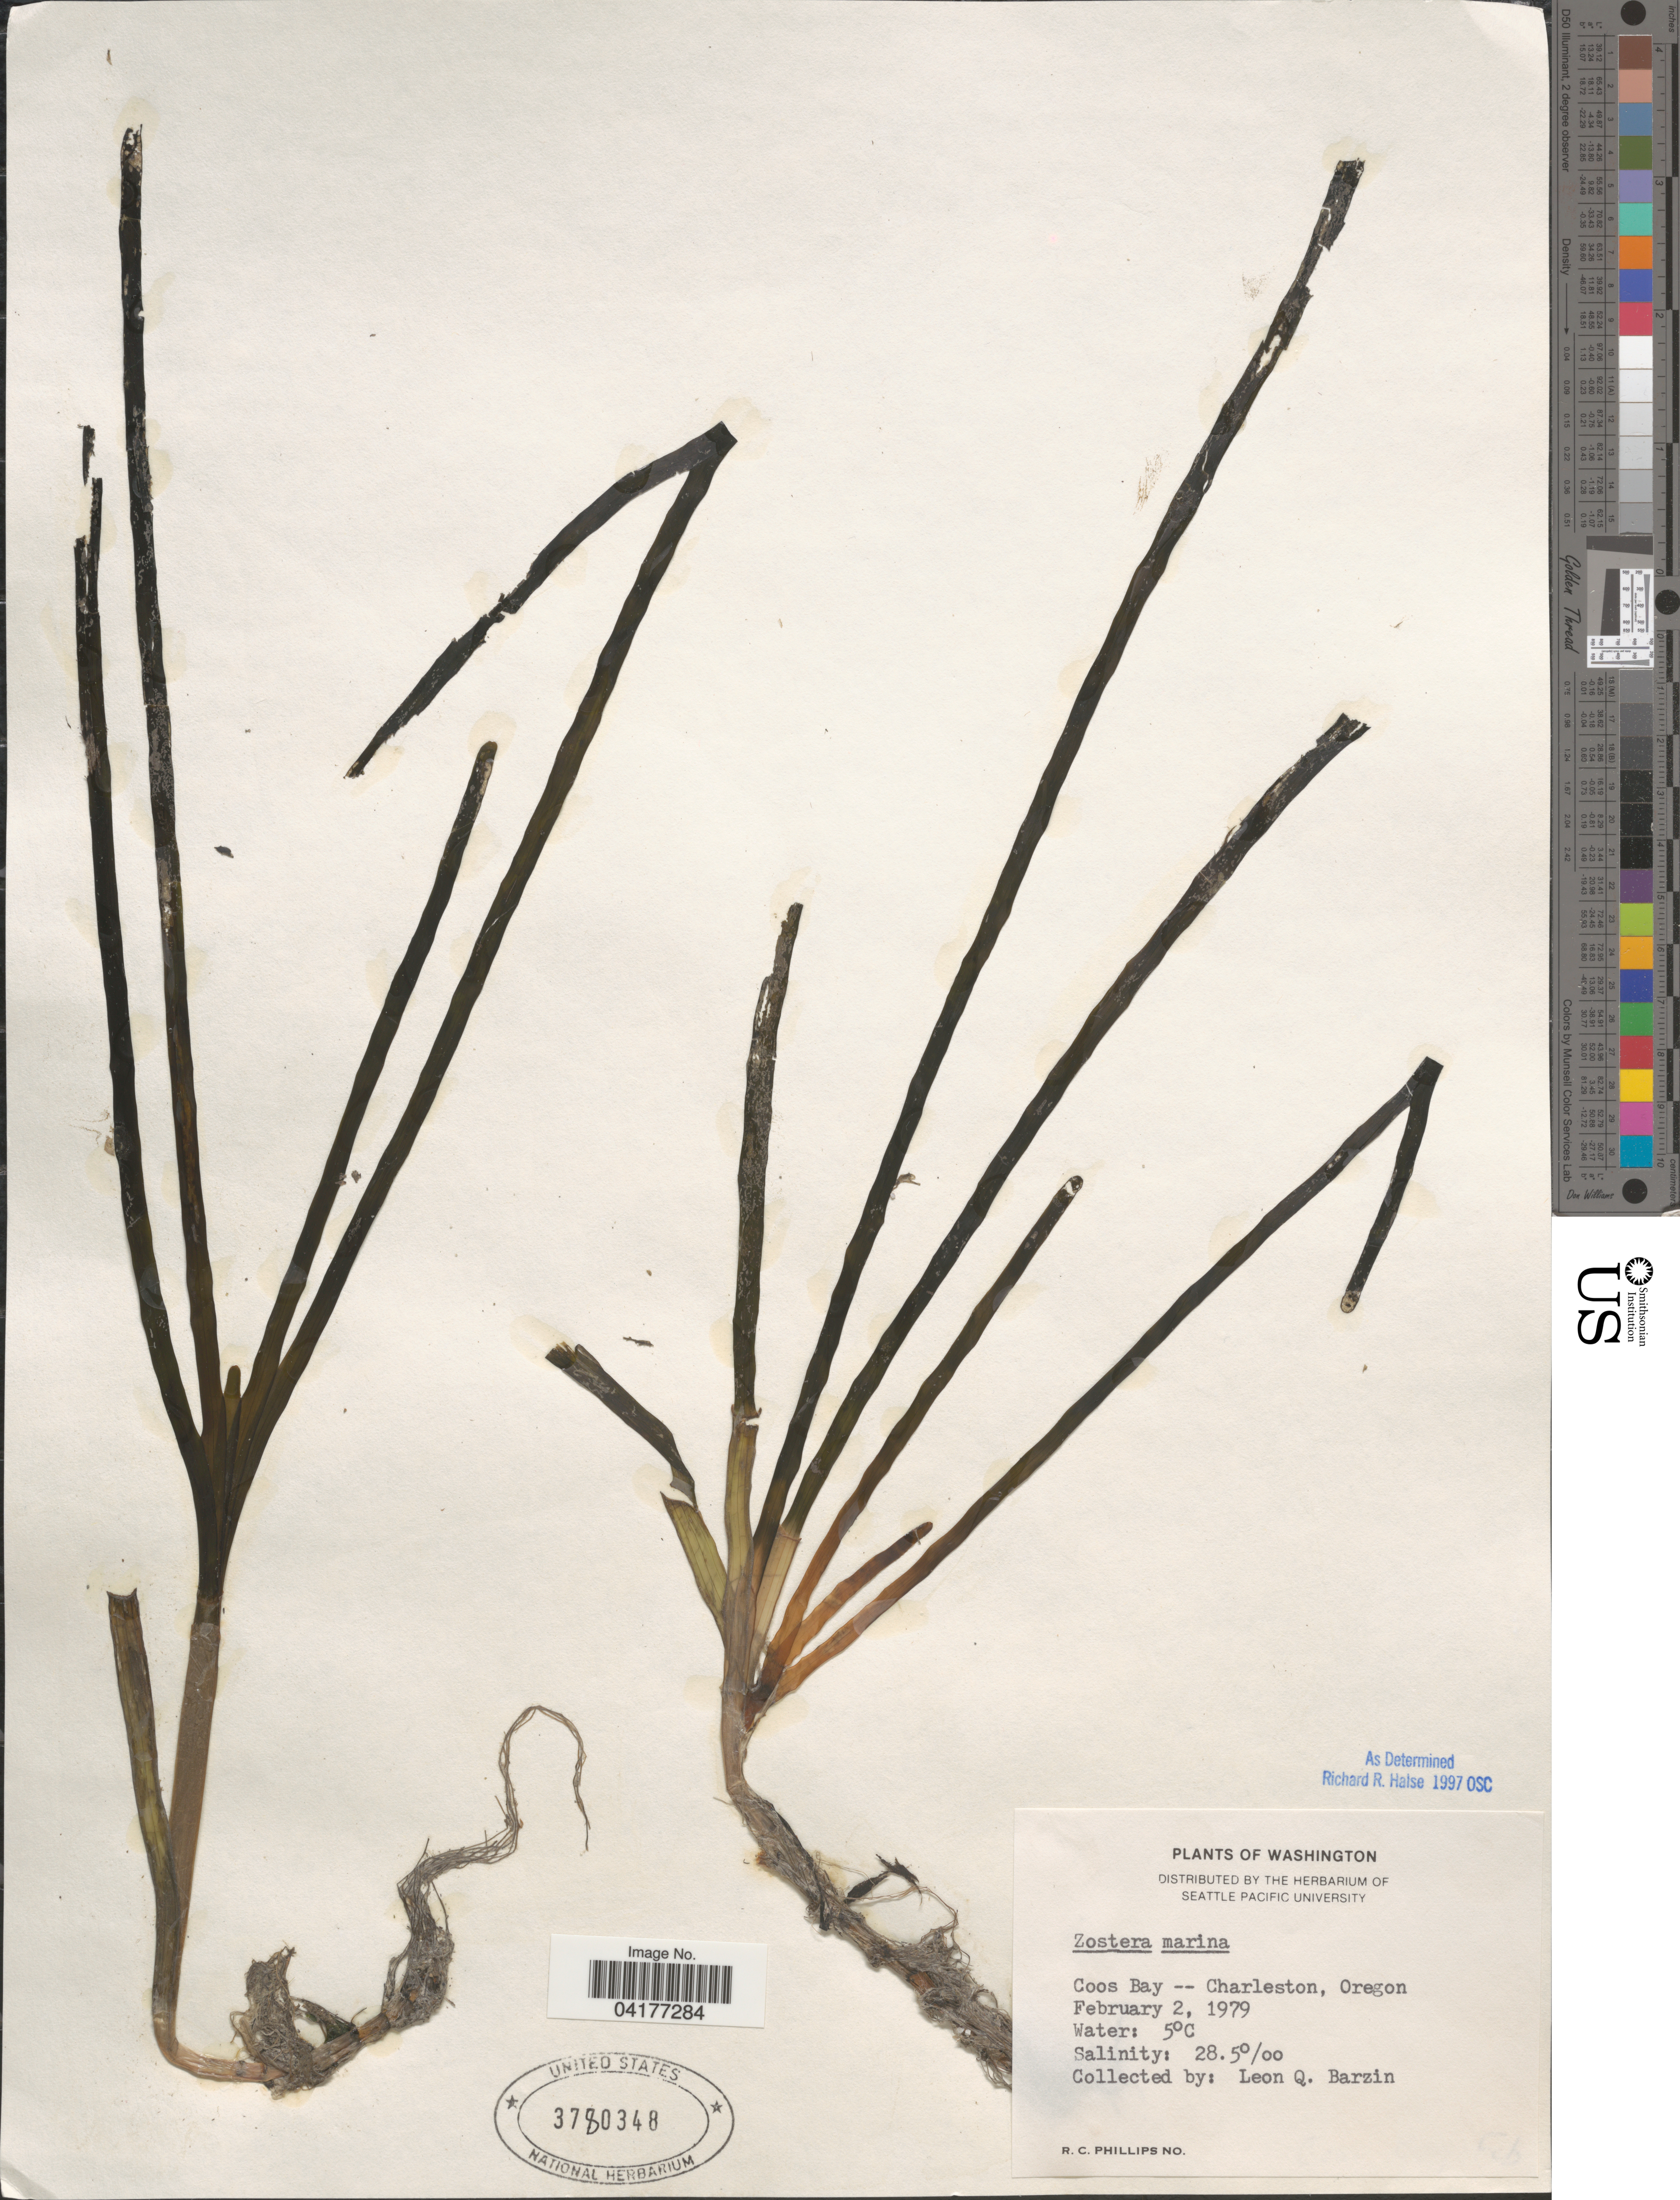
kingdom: Plantae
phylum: Tracheophyta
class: Liliopsida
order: Alismatales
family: Zosteraceae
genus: Zostera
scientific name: Zostera marina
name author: L.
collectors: L. Barzin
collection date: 1979-02-02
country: United States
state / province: Oregon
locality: Coos Bay -- Charleston.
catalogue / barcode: US 3780348